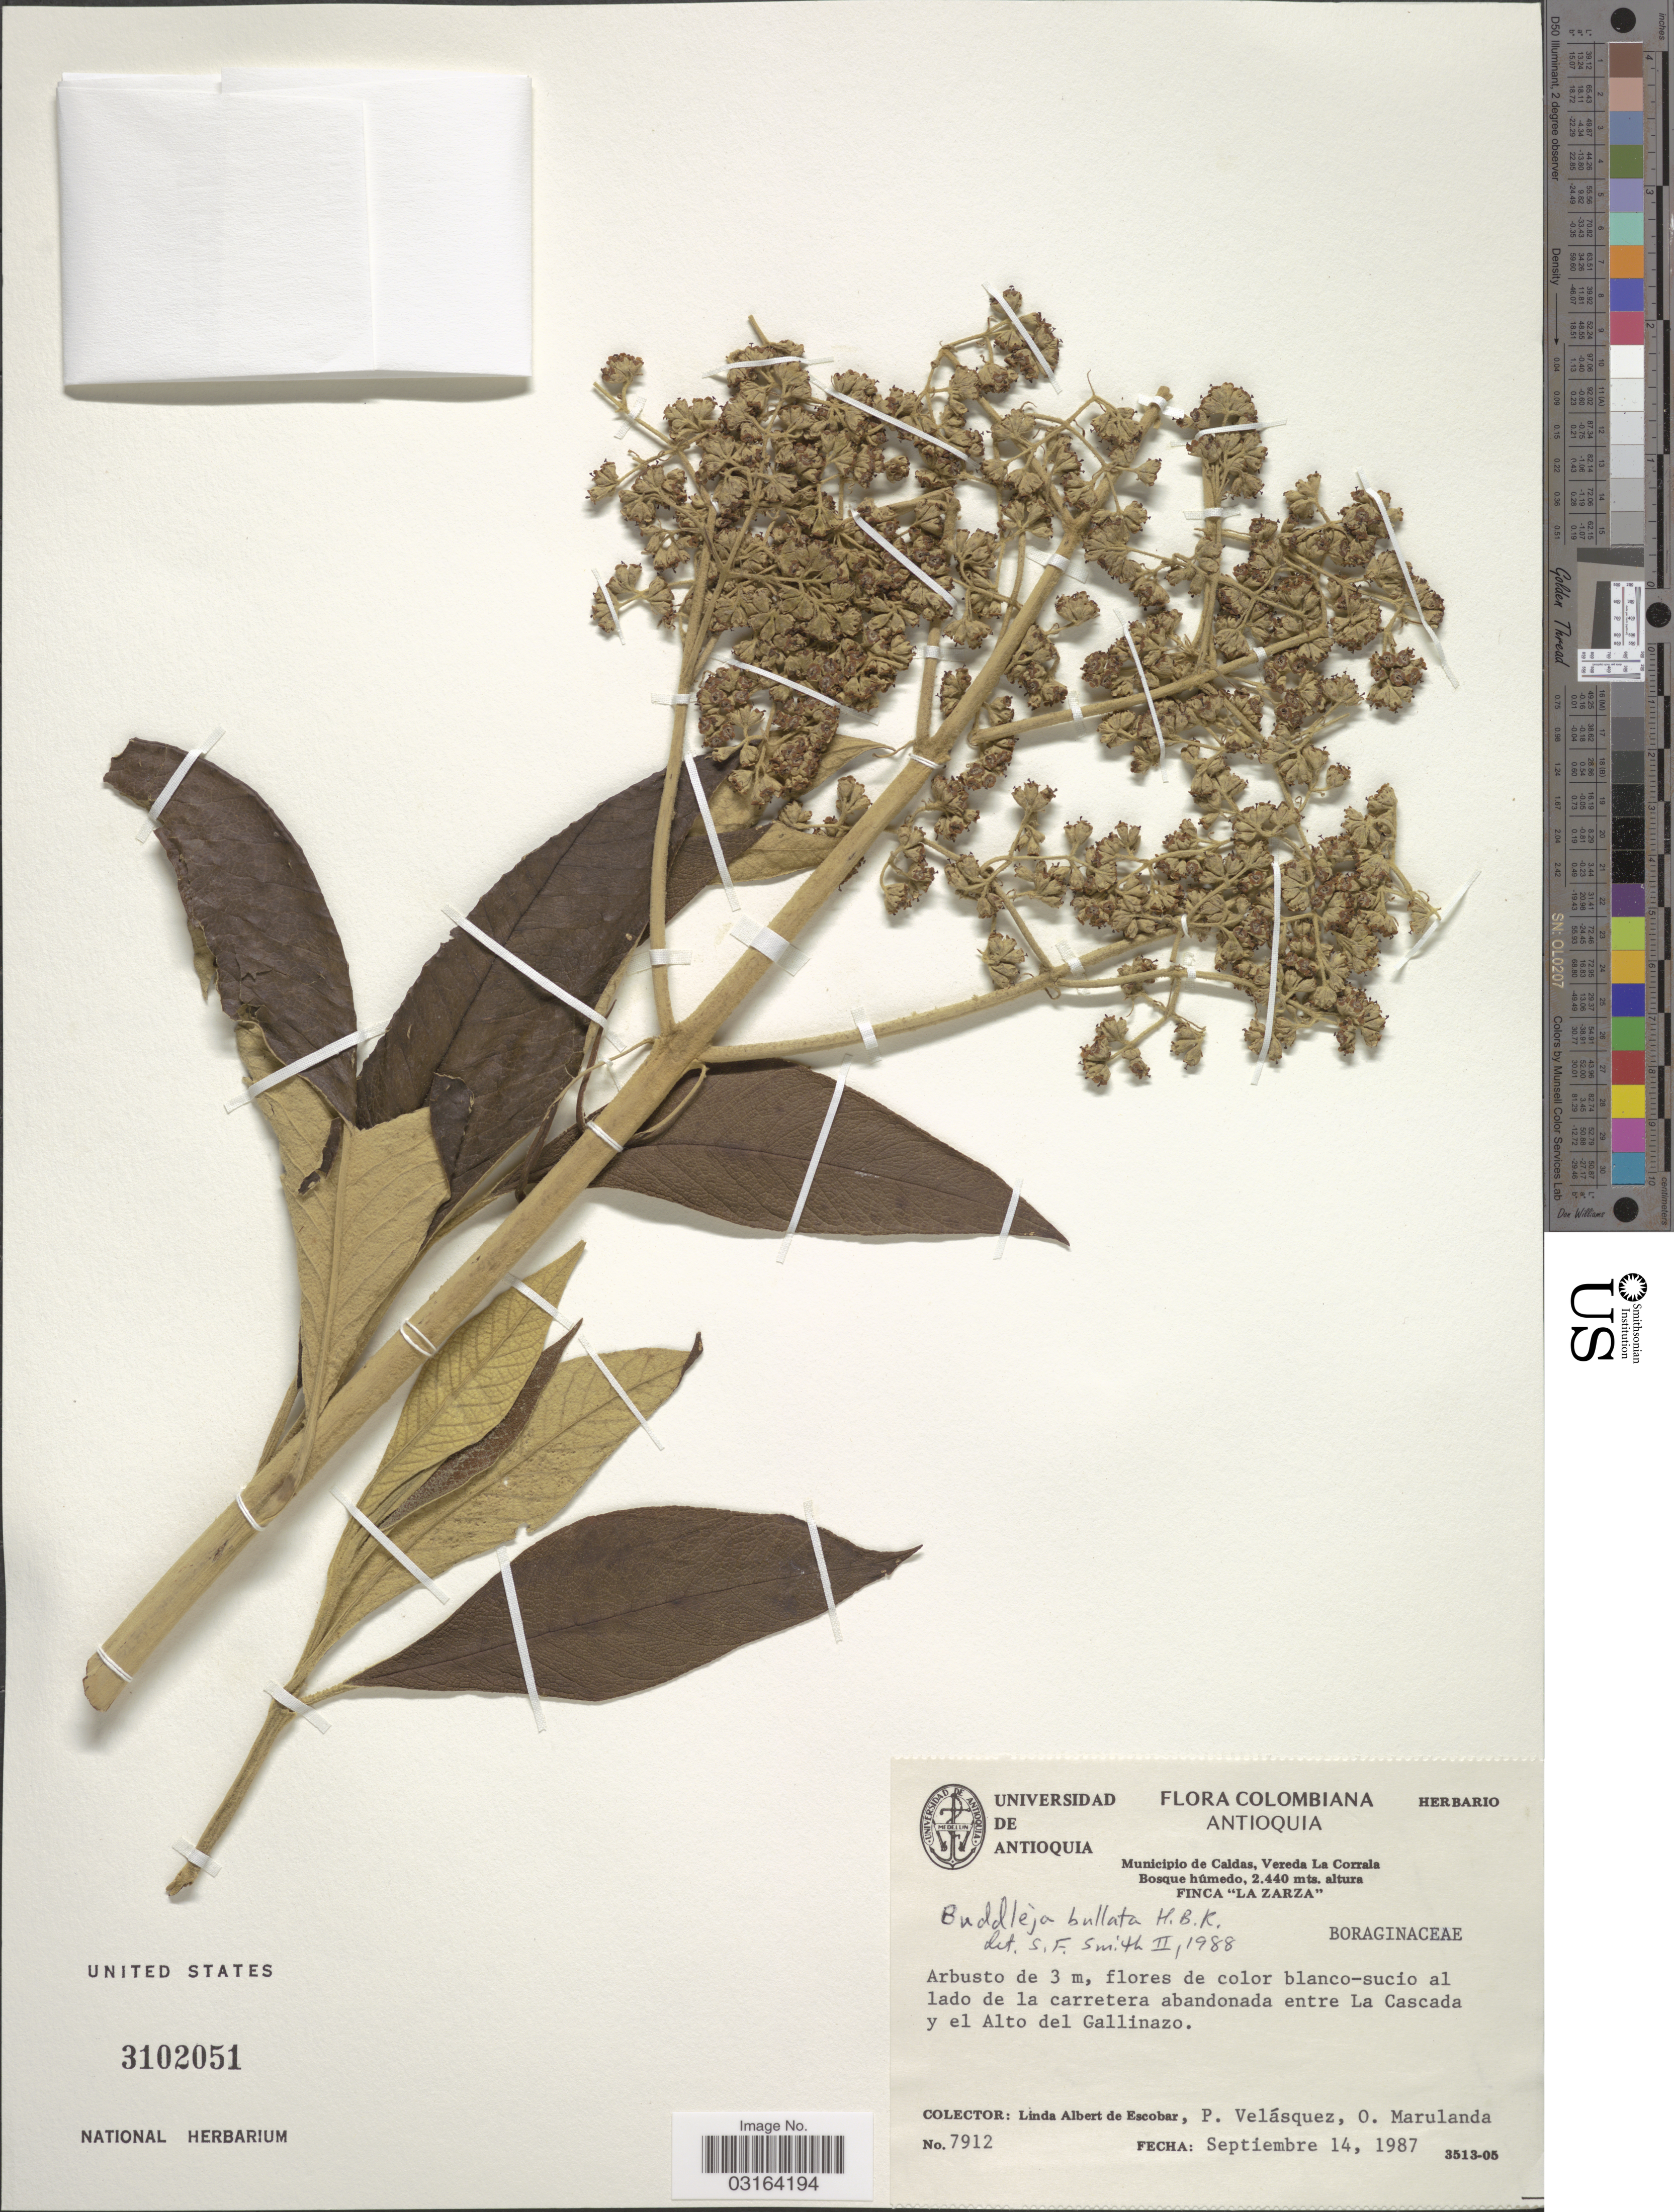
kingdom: Plantae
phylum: Tracheophyta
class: Magnoliopsida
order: Lamiales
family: Scrophulariaceae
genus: Buddleja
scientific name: Buddleja bullata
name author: Kunth in Humb. & et al.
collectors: L. K. de Escobar, P. Velasquez & O. Marulanda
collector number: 7912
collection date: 1987-09-14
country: Colombia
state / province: Antioquia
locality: Municipio de Caldas, Vereda La Corrala, Bosque húmedo, Finca "La Zarza", flores de la carretera abandonada entre La Cascada y el Alto del Gallinazo.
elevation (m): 2440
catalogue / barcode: US 3102051